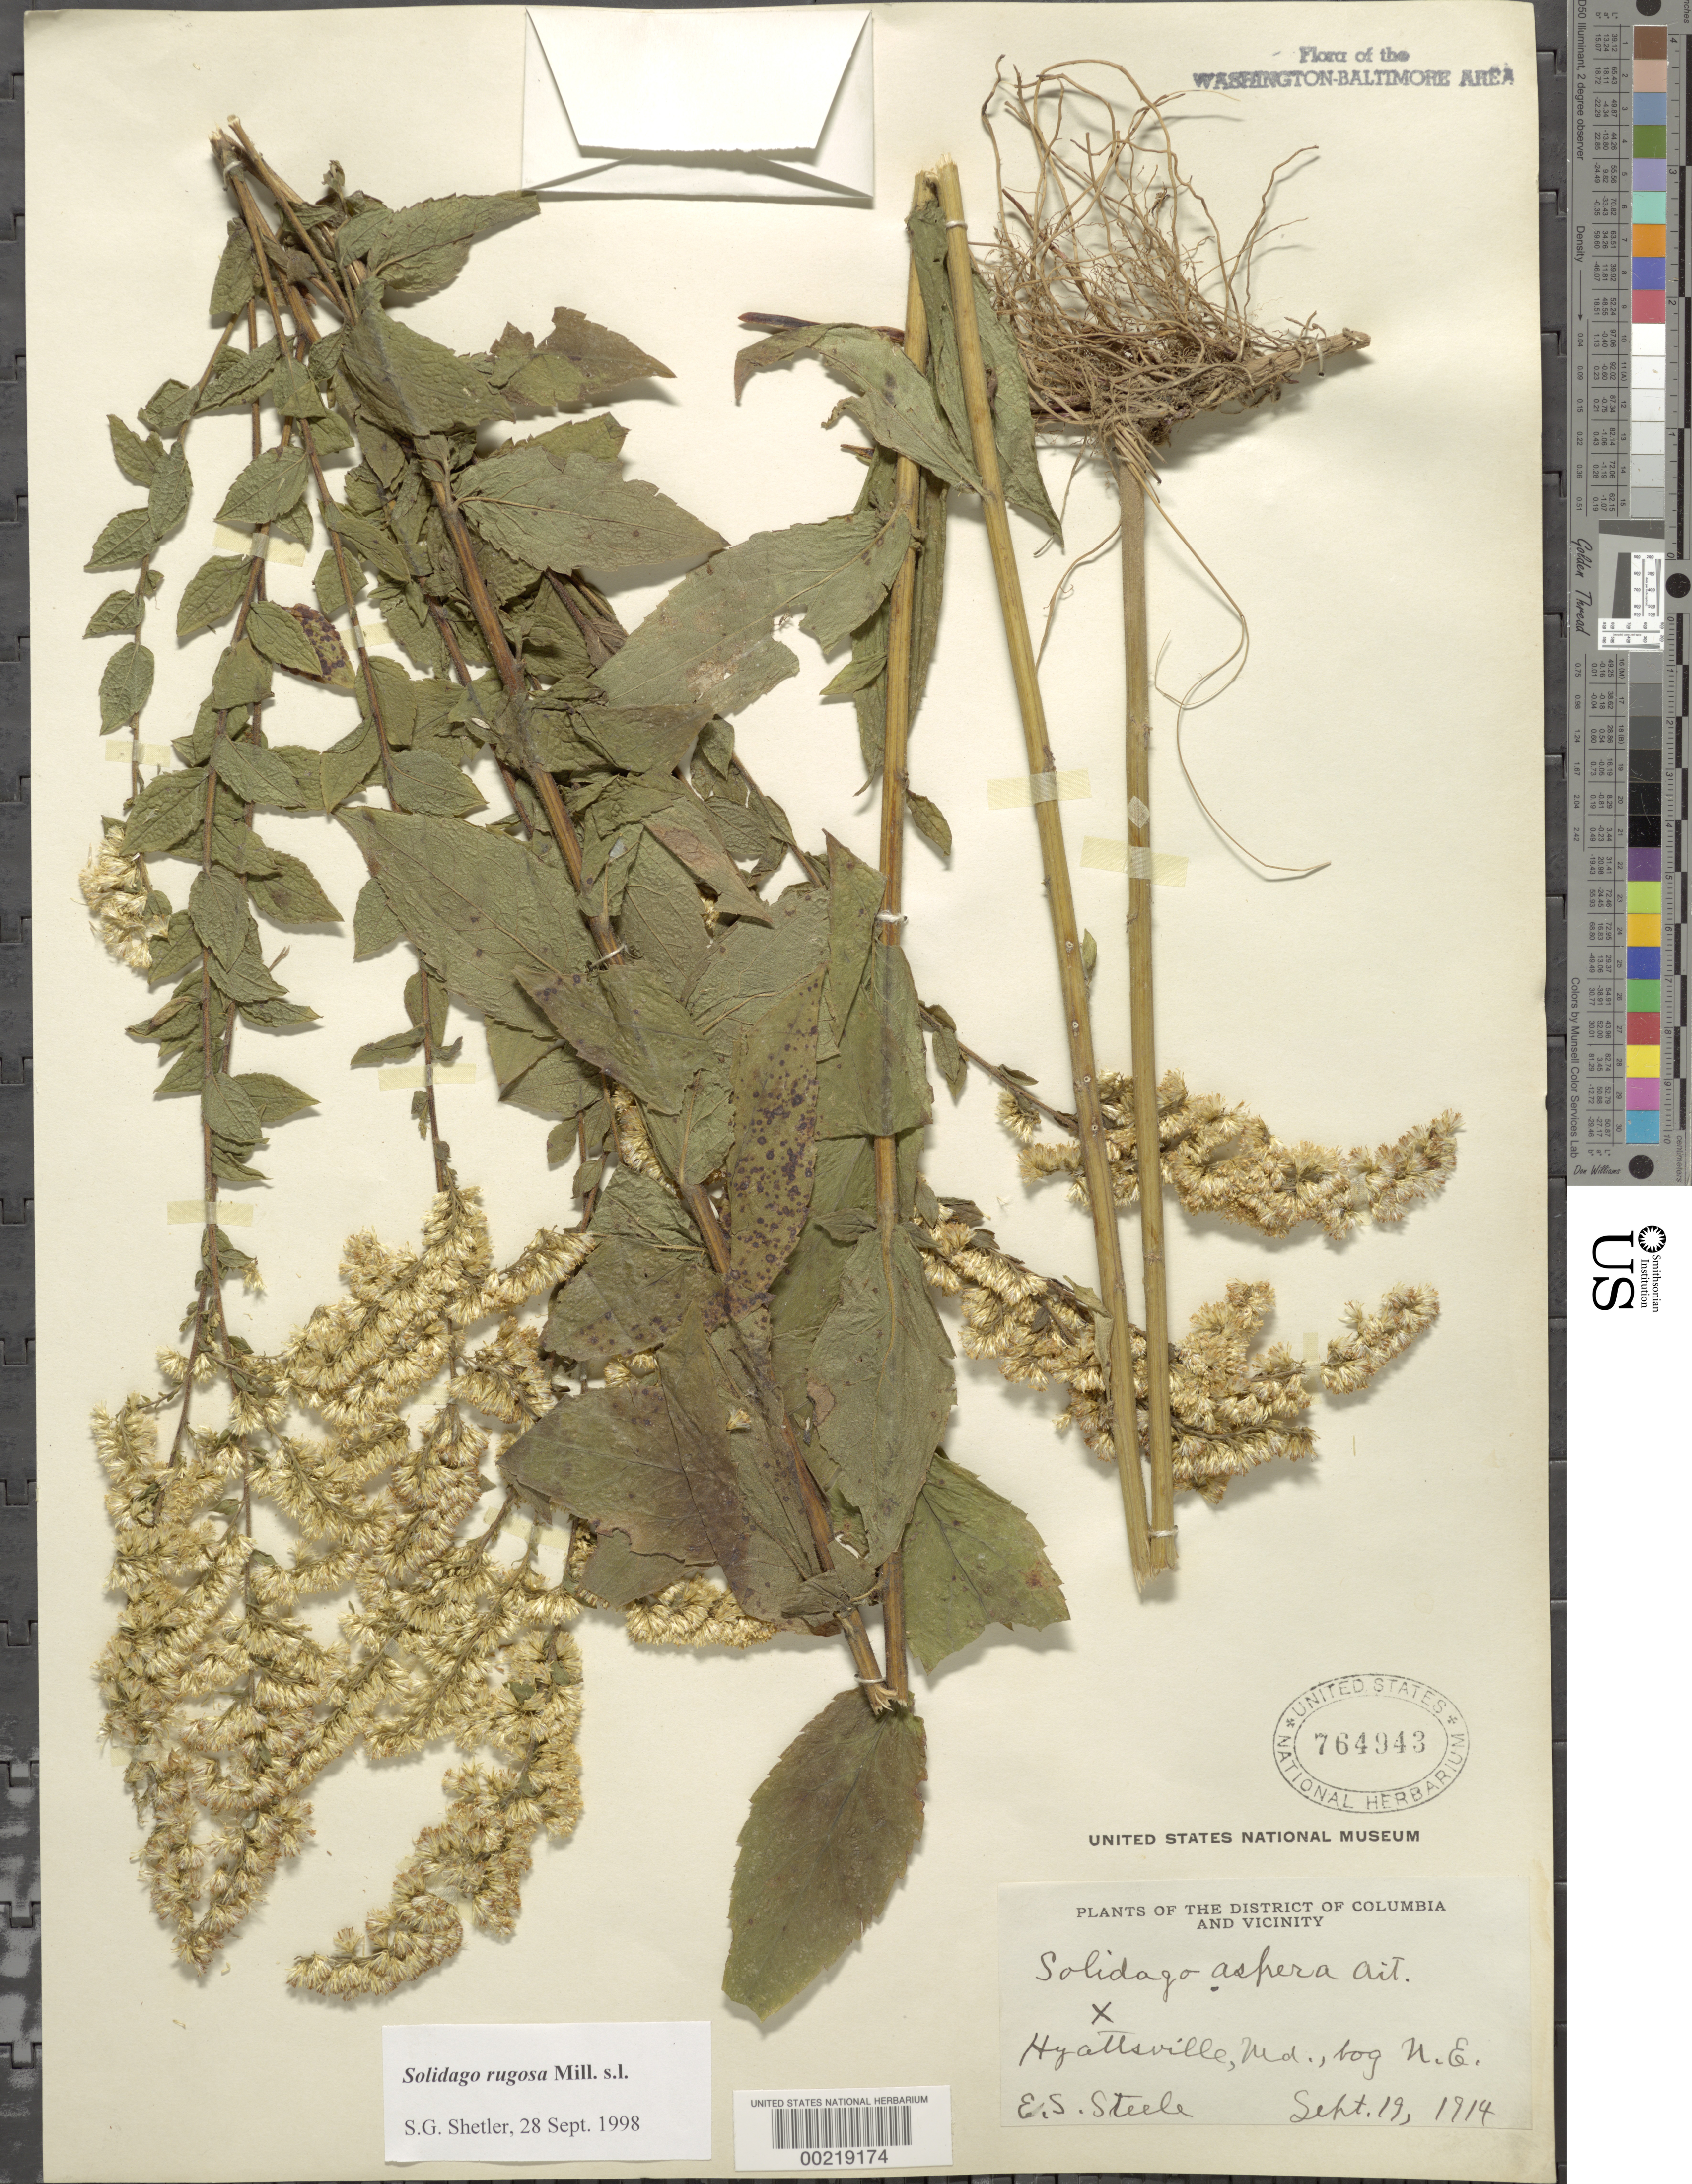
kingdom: Plantae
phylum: Tracheophyta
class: Magnoliopsida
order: Asterales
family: Asteraceae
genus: Solidago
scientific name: Solidago rugosa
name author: Mill.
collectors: E. Steele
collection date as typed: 19 Sep 1914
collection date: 1914-09-19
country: United States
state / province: Maryland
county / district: Prince George's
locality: Hyattsville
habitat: Bog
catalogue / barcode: US 764943